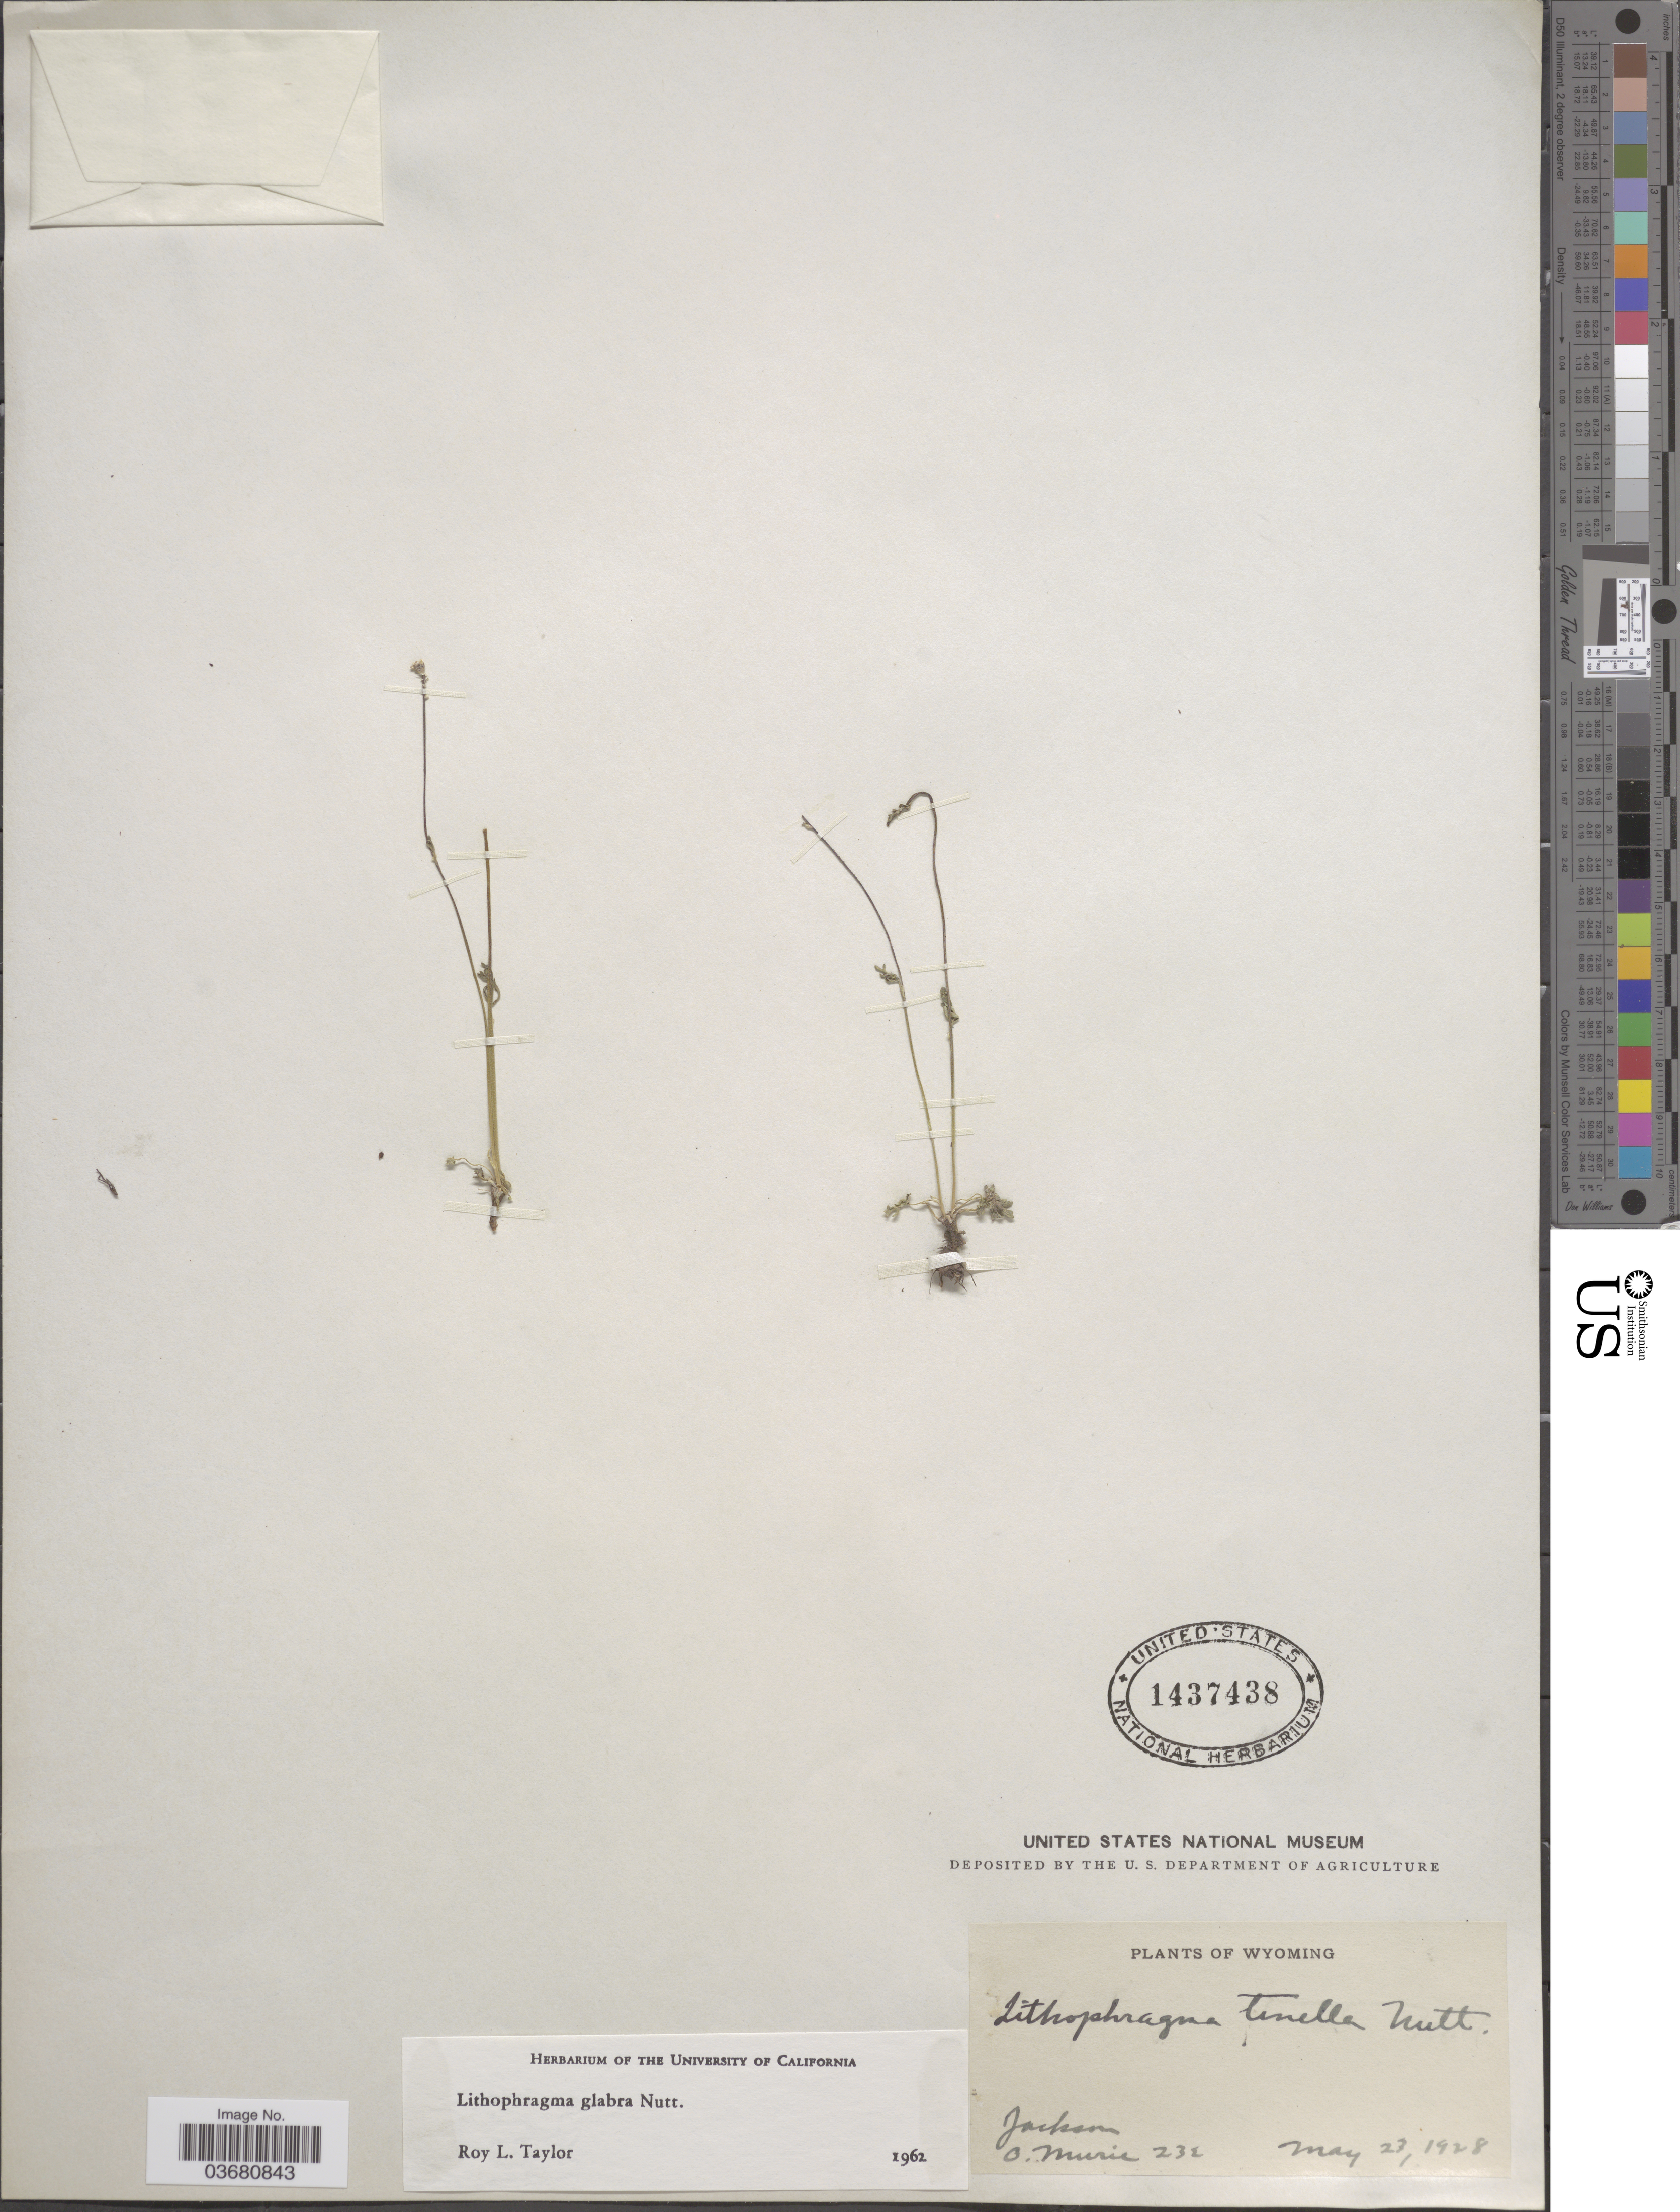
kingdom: Plantae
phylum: Tracheophyta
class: Magnoliopsida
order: Saxifragales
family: Saxifragaceae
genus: Lithophragma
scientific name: Lithophragma glabrum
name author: Nutt.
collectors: O. Murie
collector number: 232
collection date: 1928-05-27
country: United States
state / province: Wyoming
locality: Jackson.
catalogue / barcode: US 1437438